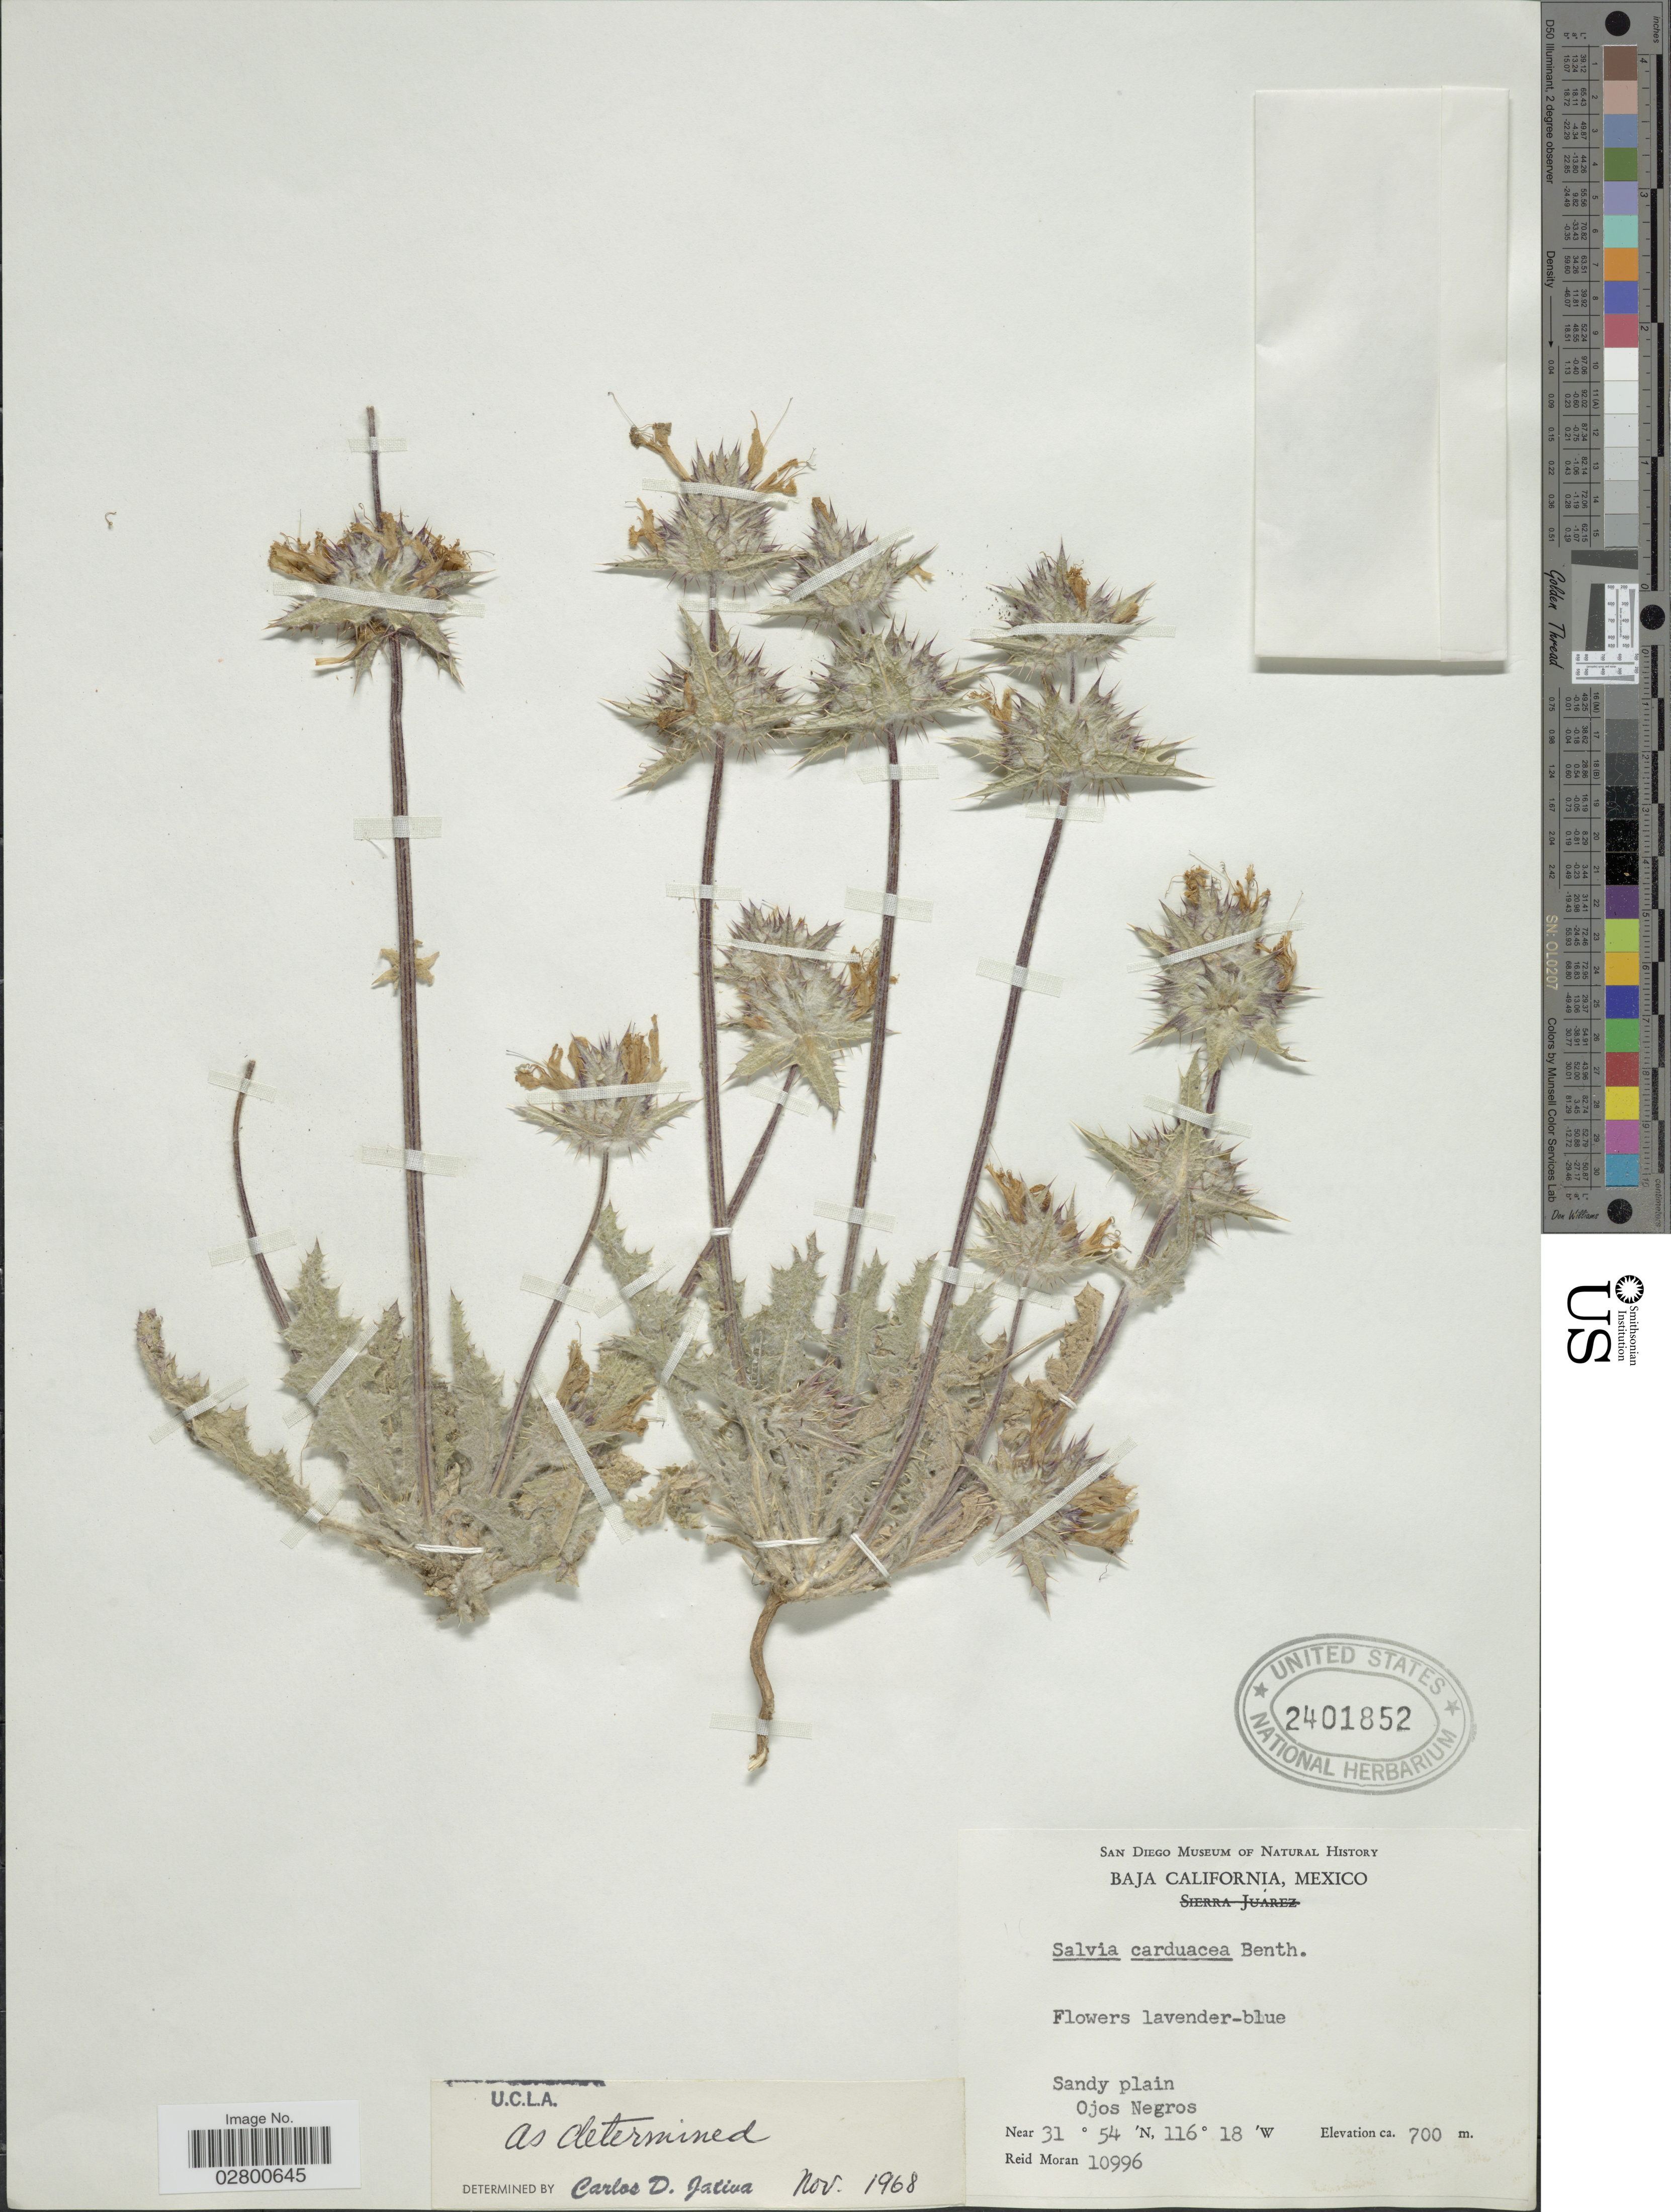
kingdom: Plantae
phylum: Tracheophyta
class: Magnoliopsida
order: Lamiales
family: Lamiaceae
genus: Salvia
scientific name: Salvia carduacea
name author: Benth.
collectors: R. V. Moran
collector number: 10996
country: Mexico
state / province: Baja California Norte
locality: Ojos Negros.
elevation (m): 700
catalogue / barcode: US 2401852